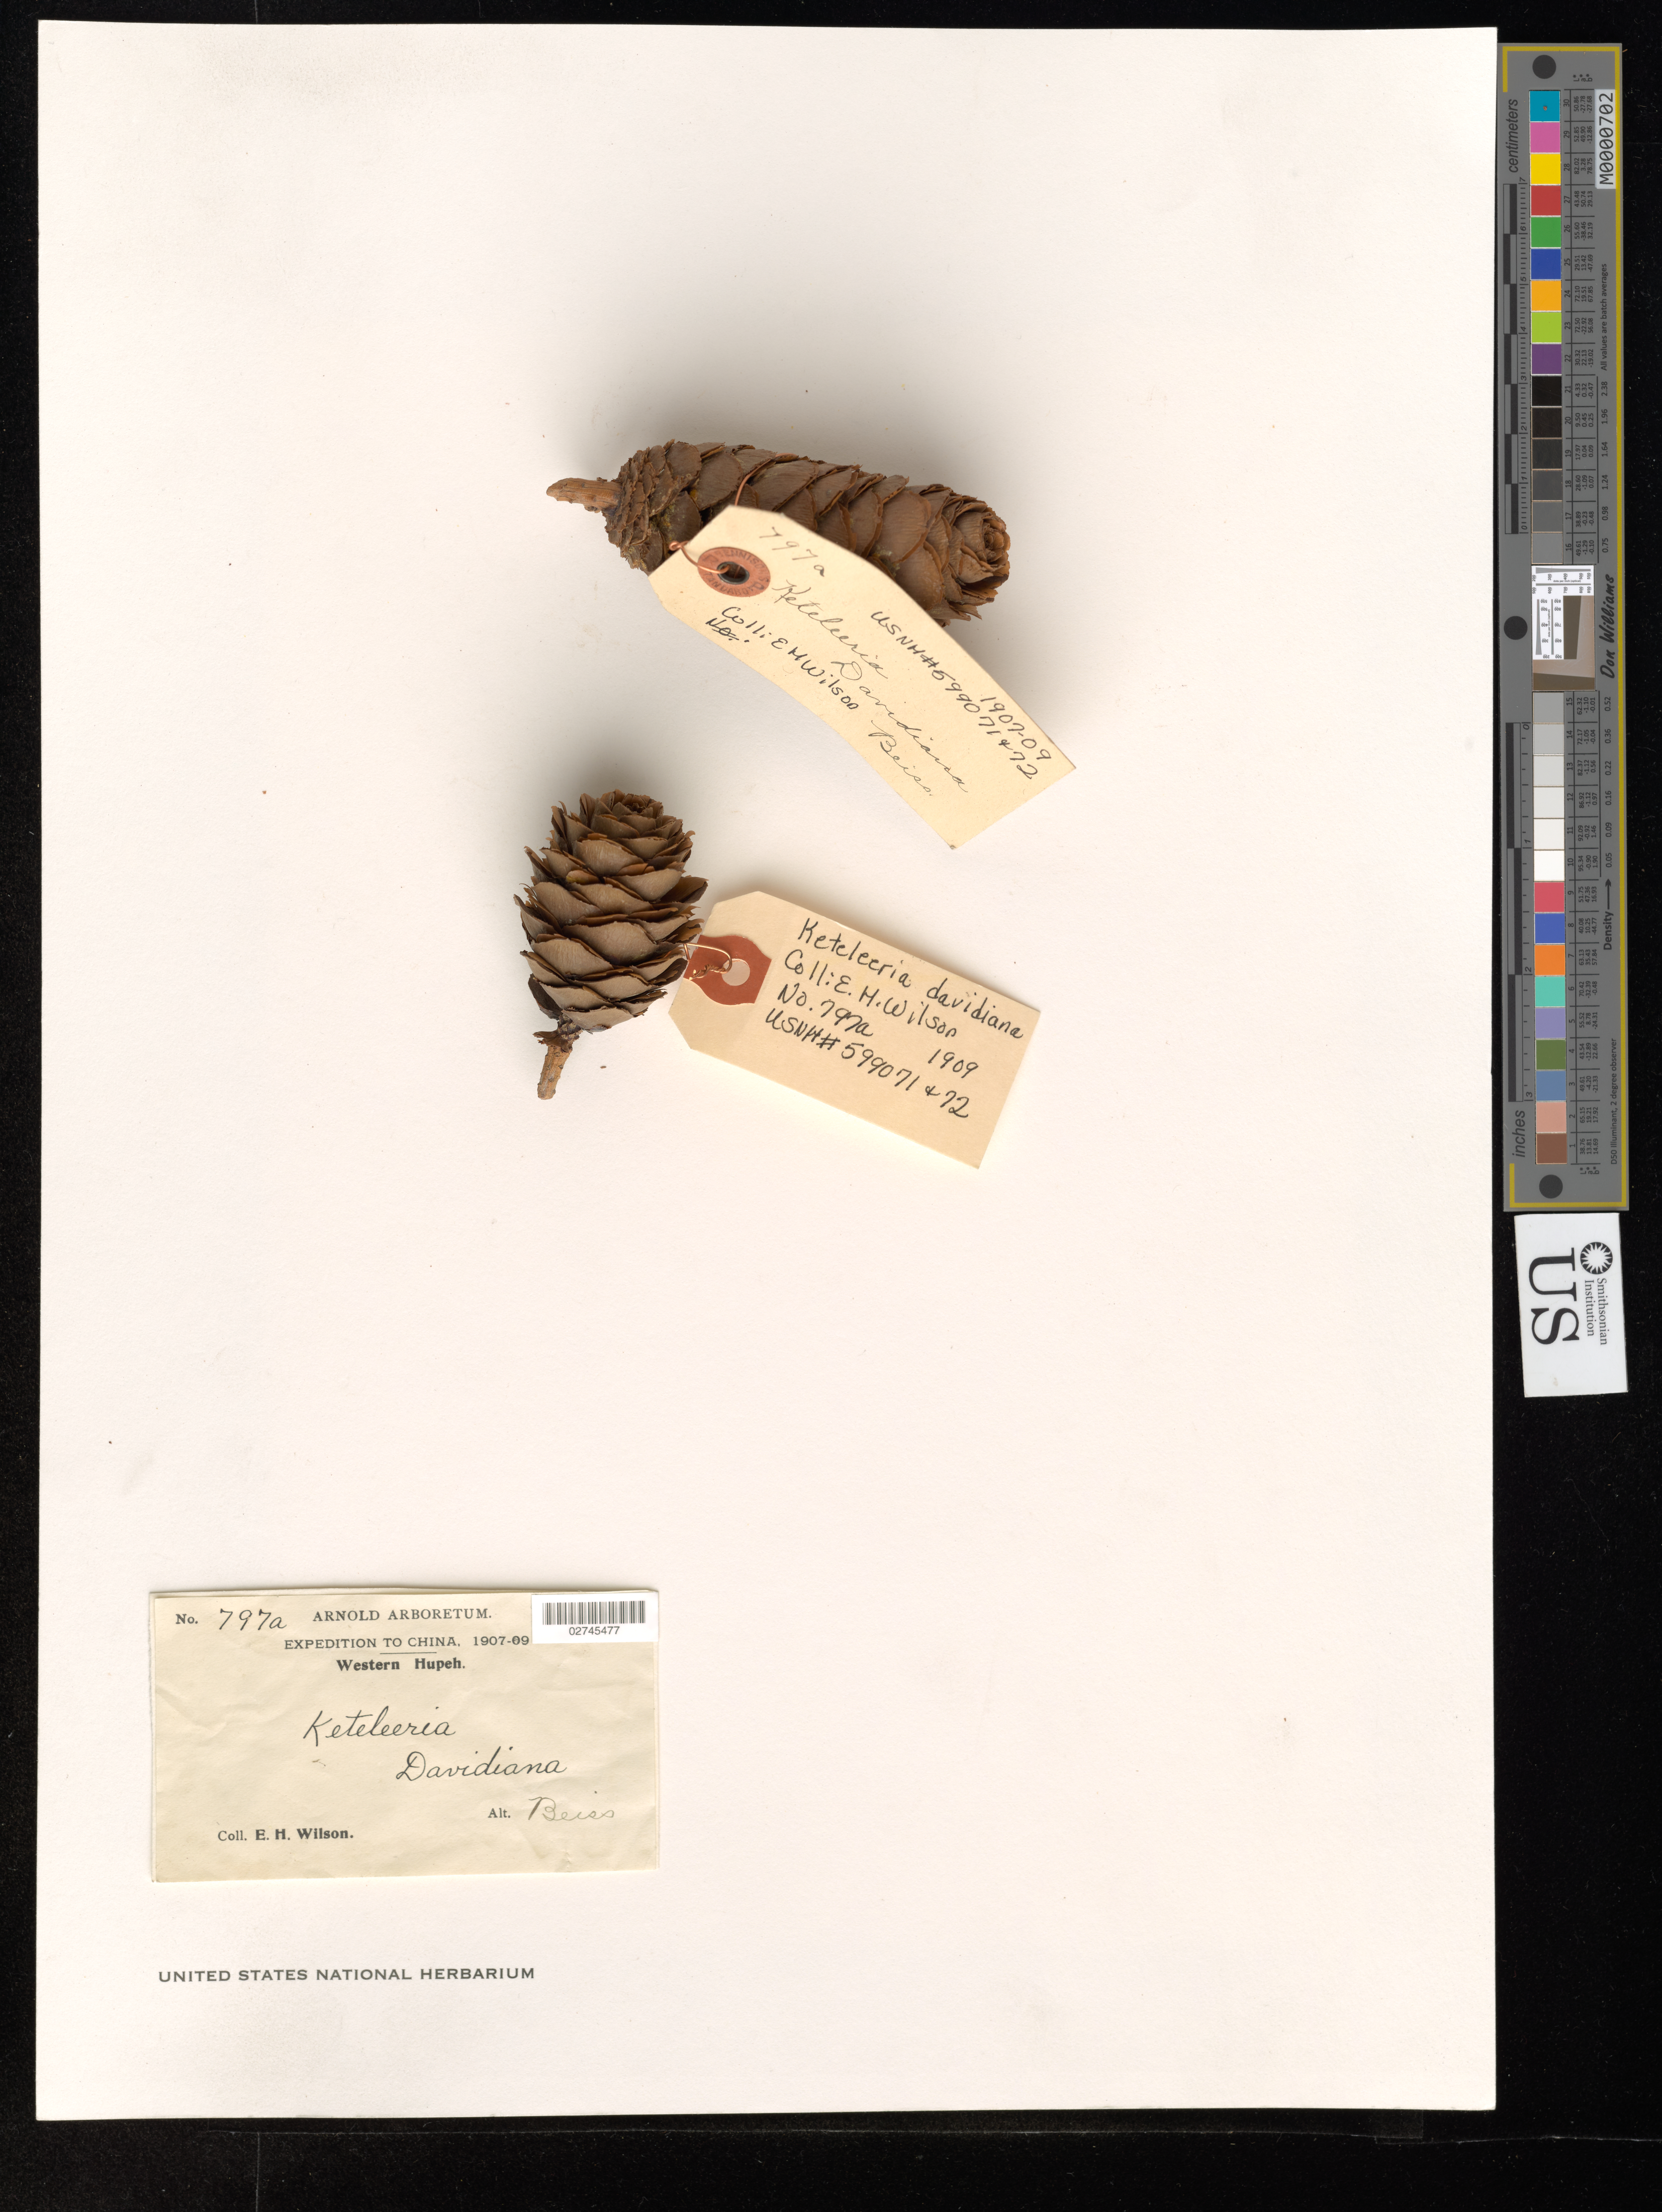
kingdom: Plantae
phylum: Tracheophyta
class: Pinopsida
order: Pinales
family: Pinaceae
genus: Keteleeria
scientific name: Keteleeria davidiana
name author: (Bertrand) Beissn.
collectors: E. Wilson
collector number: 797a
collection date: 1907-05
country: China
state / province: Hubei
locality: Western Hupeh